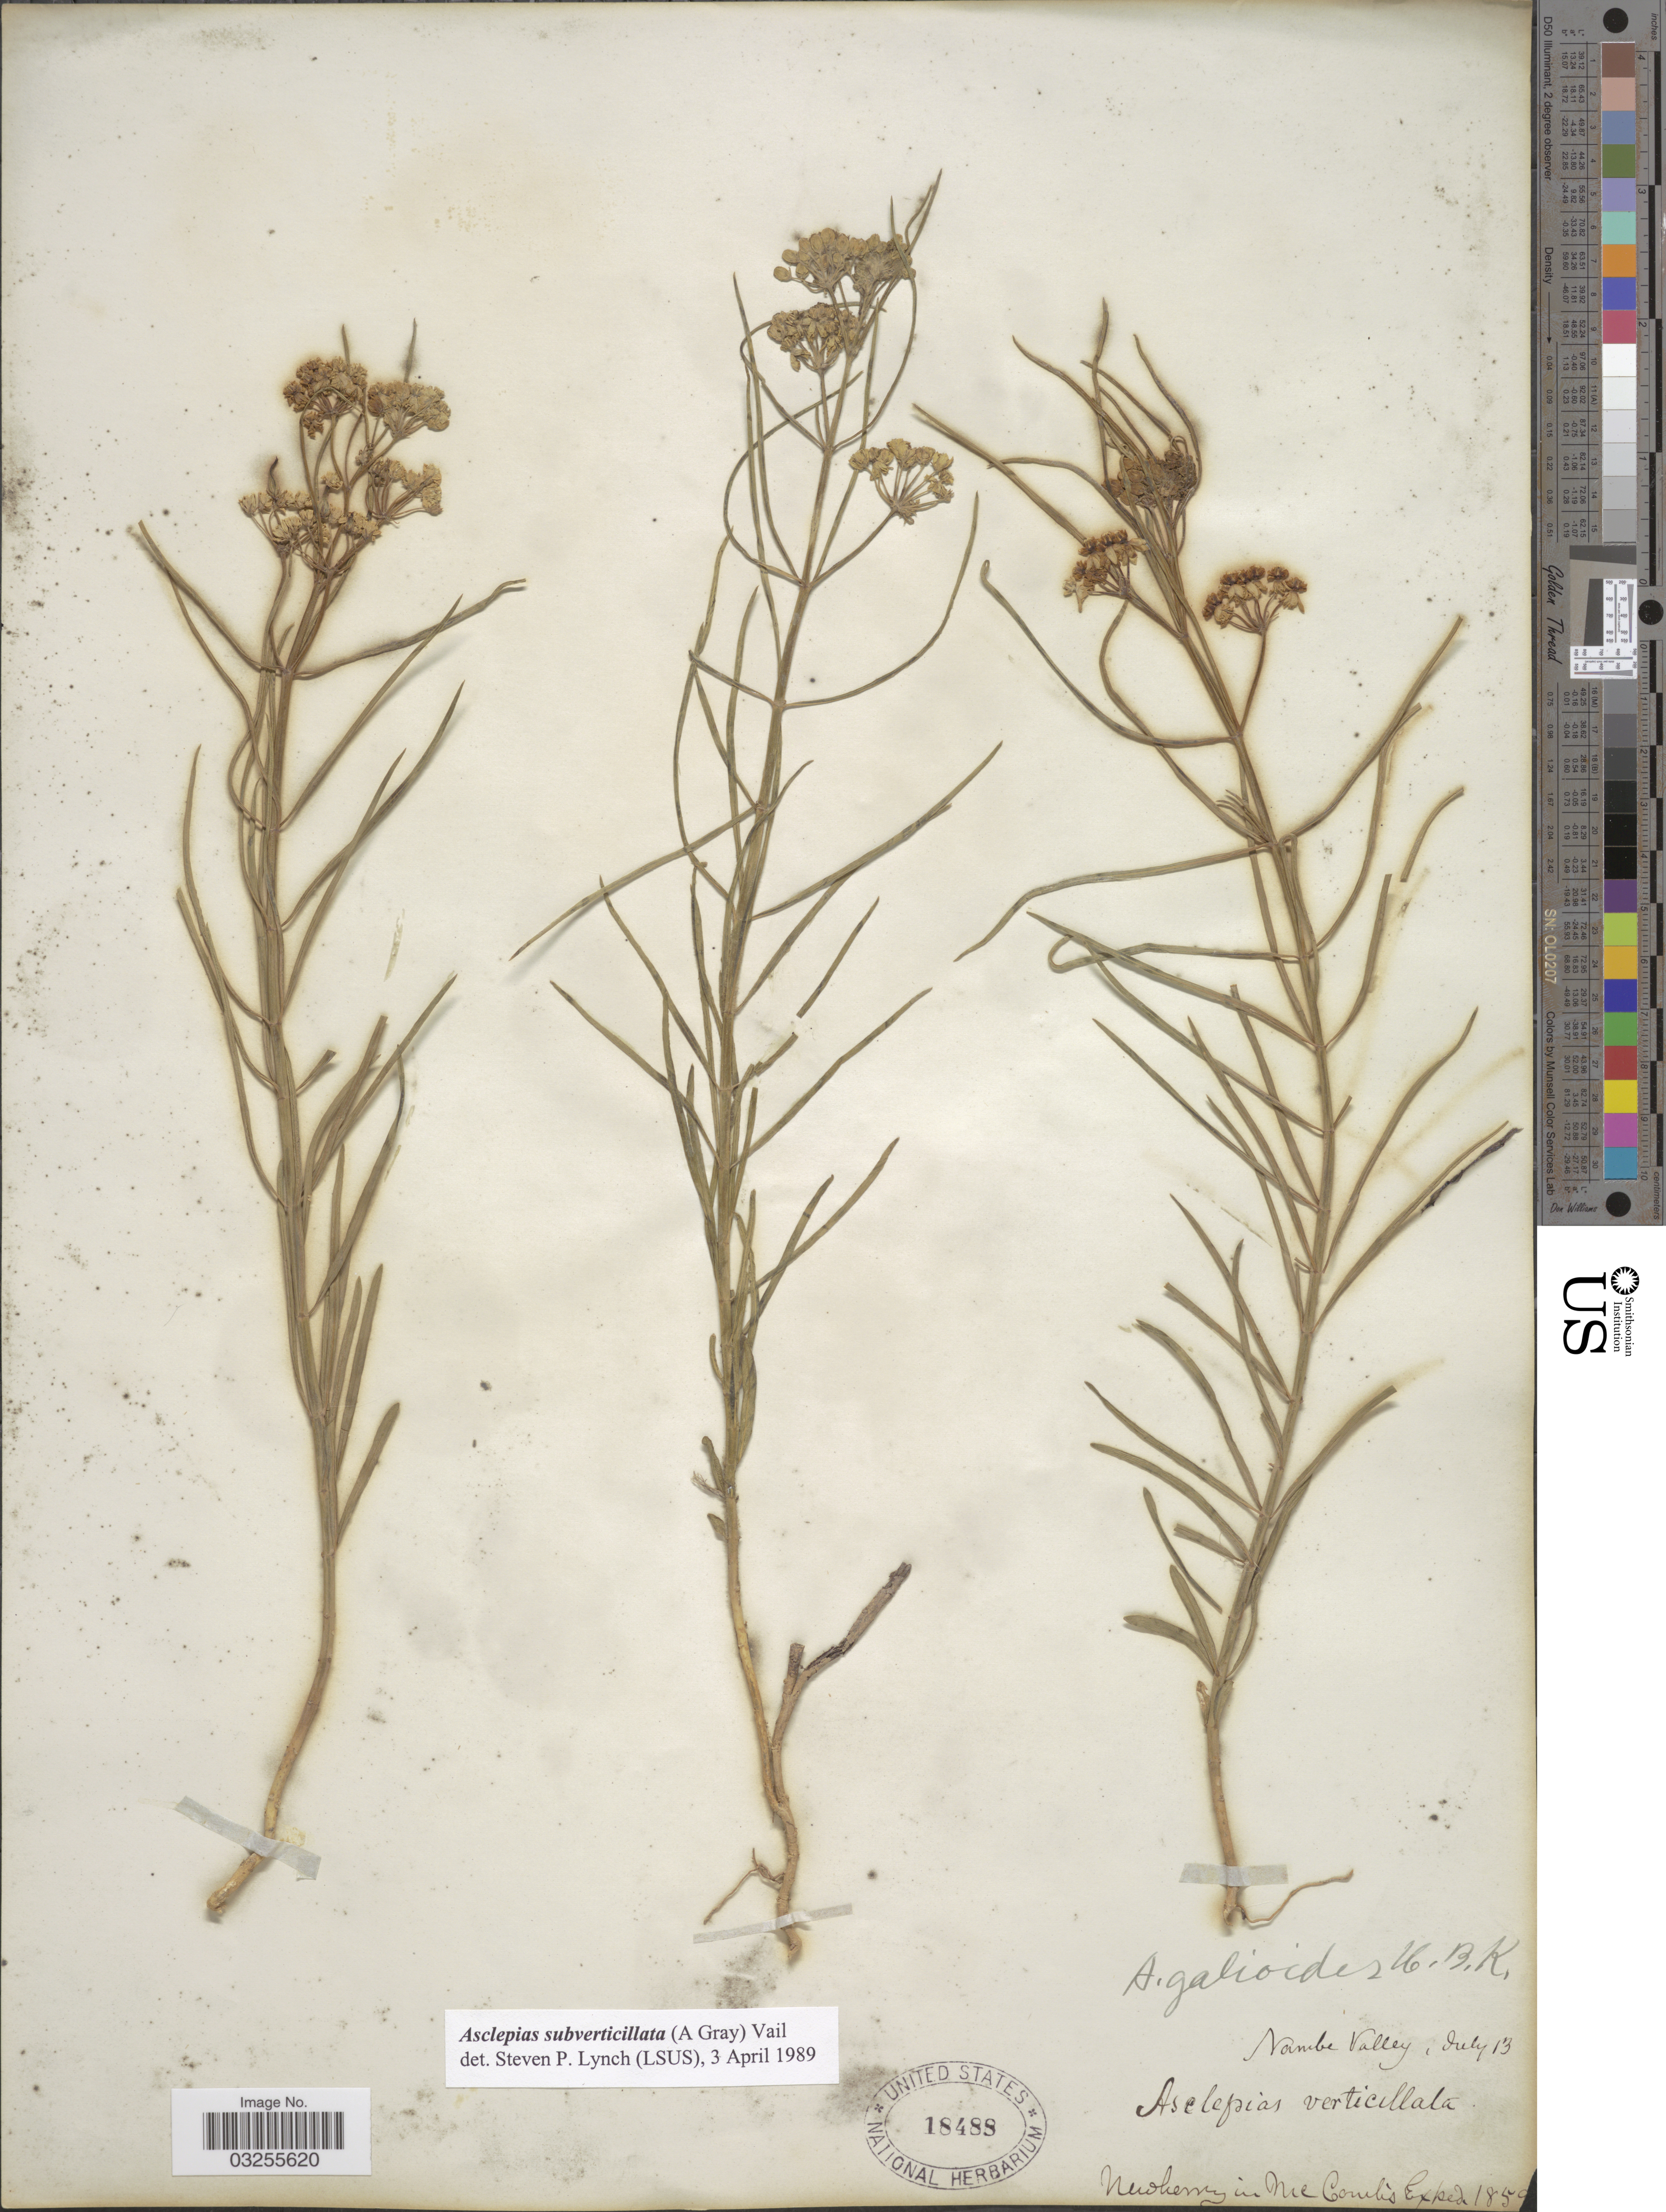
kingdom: Plantae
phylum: Tracheophyta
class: Magnoliopsida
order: Gentianales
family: Apocynaceae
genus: Asclepias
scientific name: Asclepias subverticillata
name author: (A. Gray) Vail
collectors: -. Newberry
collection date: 1859-07-13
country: United States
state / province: New Mexico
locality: Nambe Valley.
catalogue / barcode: US 18488